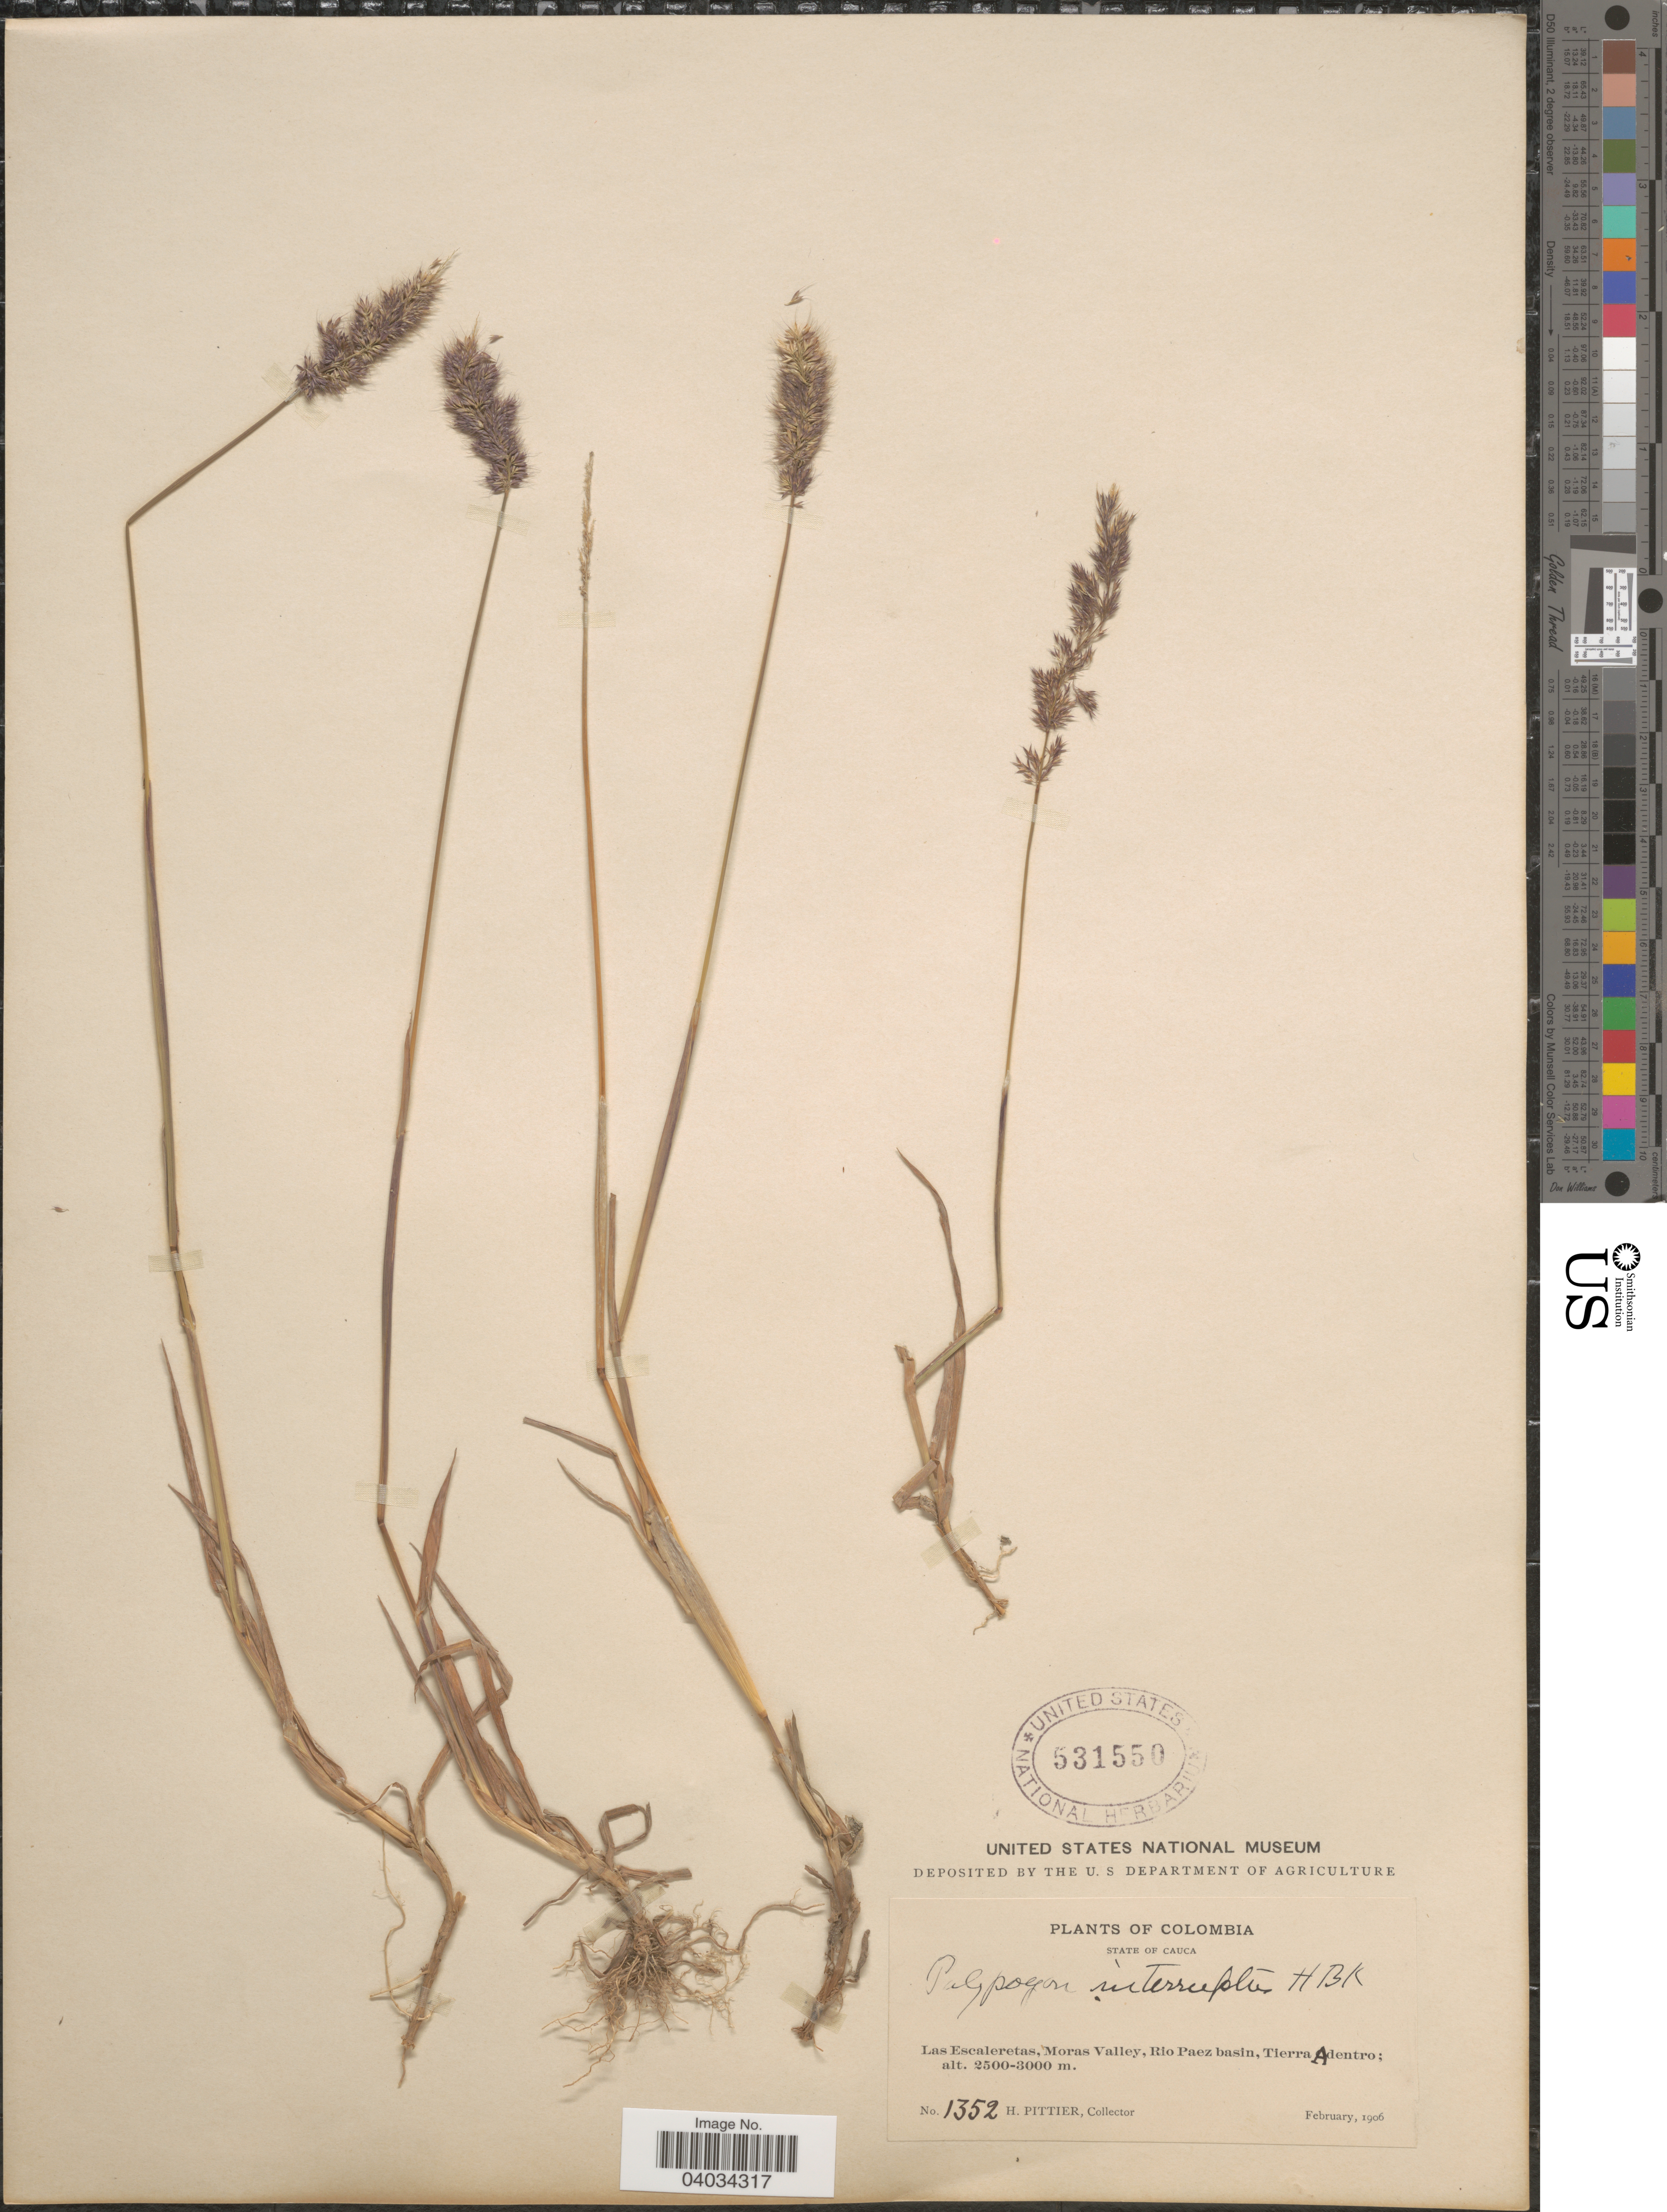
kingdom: Plantae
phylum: Tracheophyta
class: Liliopsida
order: Poales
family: Poaceae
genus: Polypogon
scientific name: Polypogon interruptus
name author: Kunth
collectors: H. F. Pittier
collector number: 1352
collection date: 1906-02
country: Colombia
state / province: Cauca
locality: Las Escaleretas, Moras Valley, Rio Paez basin, Tierra Adentro.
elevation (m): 2500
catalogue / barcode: US 531550